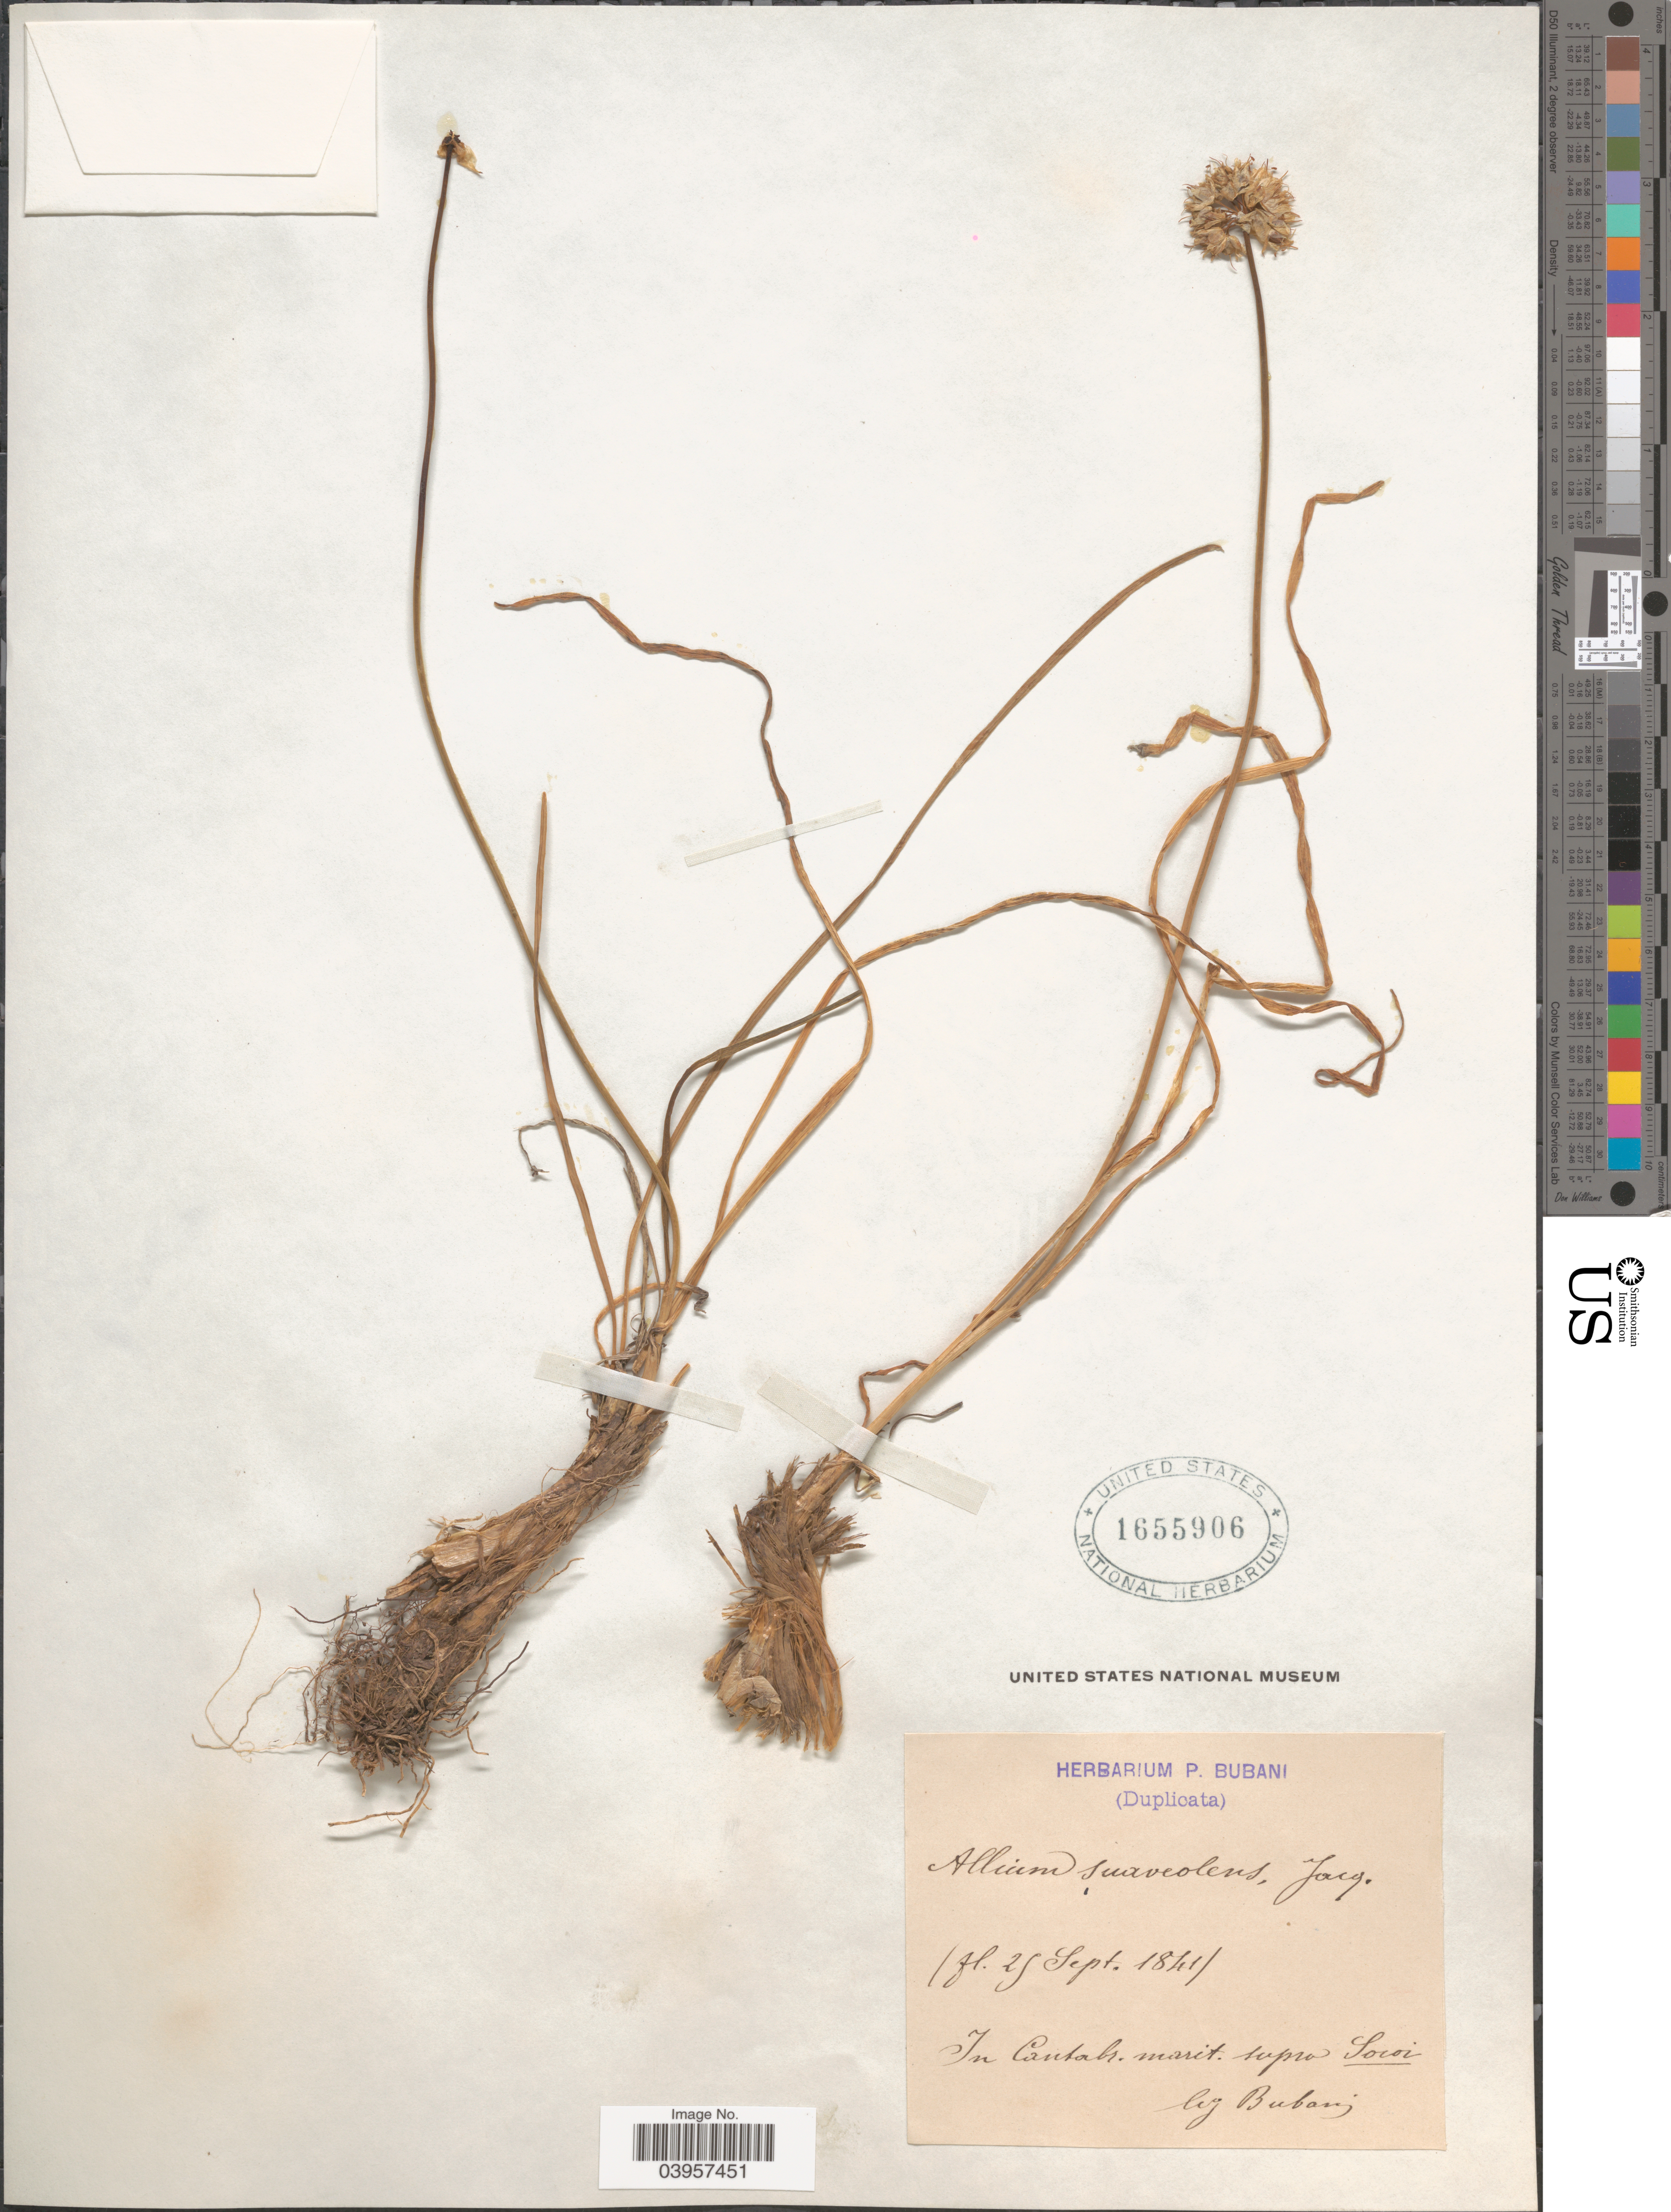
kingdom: Plantae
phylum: Tracheophyta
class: Liliopsida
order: Asparagales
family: Amaryllidaceae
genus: Allium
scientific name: Allium suaveolens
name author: Jacq.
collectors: P. Bubani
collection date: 1841-09-25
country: Spain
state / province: Cantabria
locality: In Cantabr. morit. supra Soroi.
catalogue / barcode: US 1655906